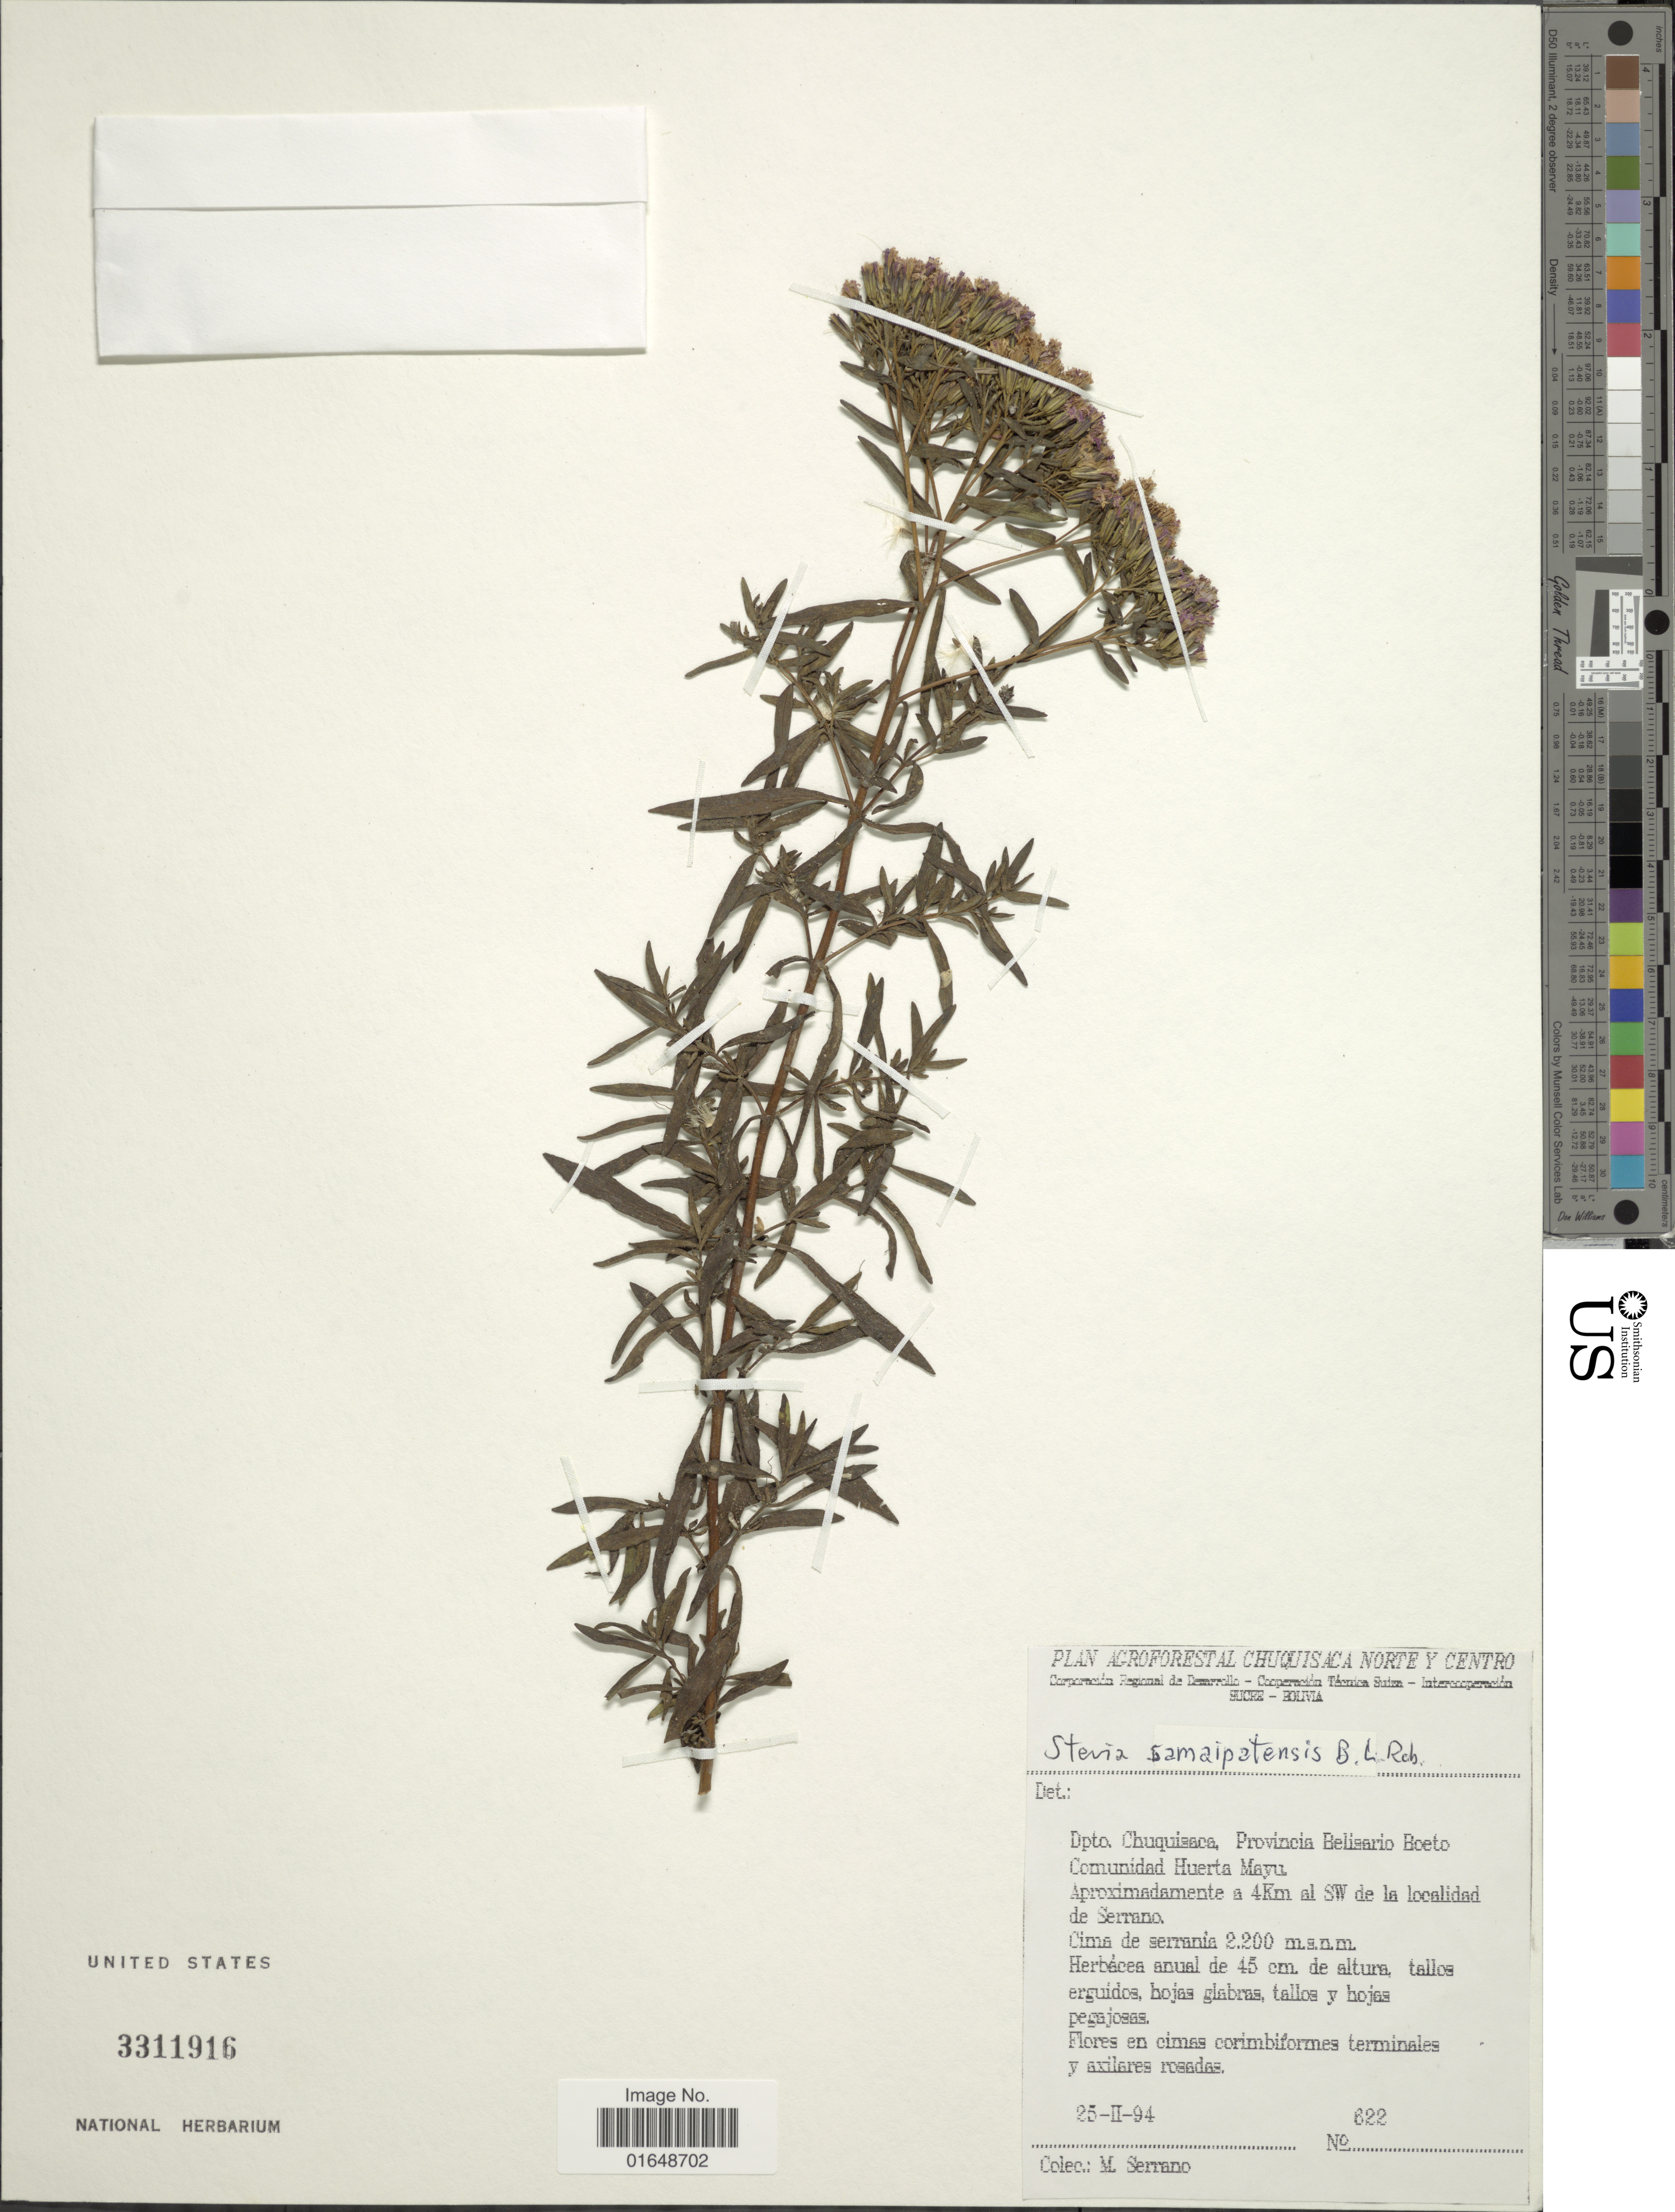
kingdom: Plantae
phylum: Tracheophyta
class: Magnoliopsida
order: Asterales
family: Asteraceae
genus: Stevia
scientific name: Stevia samaipatensis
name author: B.L. Rob.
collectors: M. Serrano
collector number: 622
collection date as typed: Transcribed d/m/y: 25/2/94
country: Bolivia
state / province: Chuquisaca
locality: Dpto. Chuquisaca, Provincia Belisario Boeto Comunidad Huerta Mayu. Aproximadamente a 4Km al SW de la localidad de Serrano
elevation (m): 2200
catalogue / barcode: US 3311916